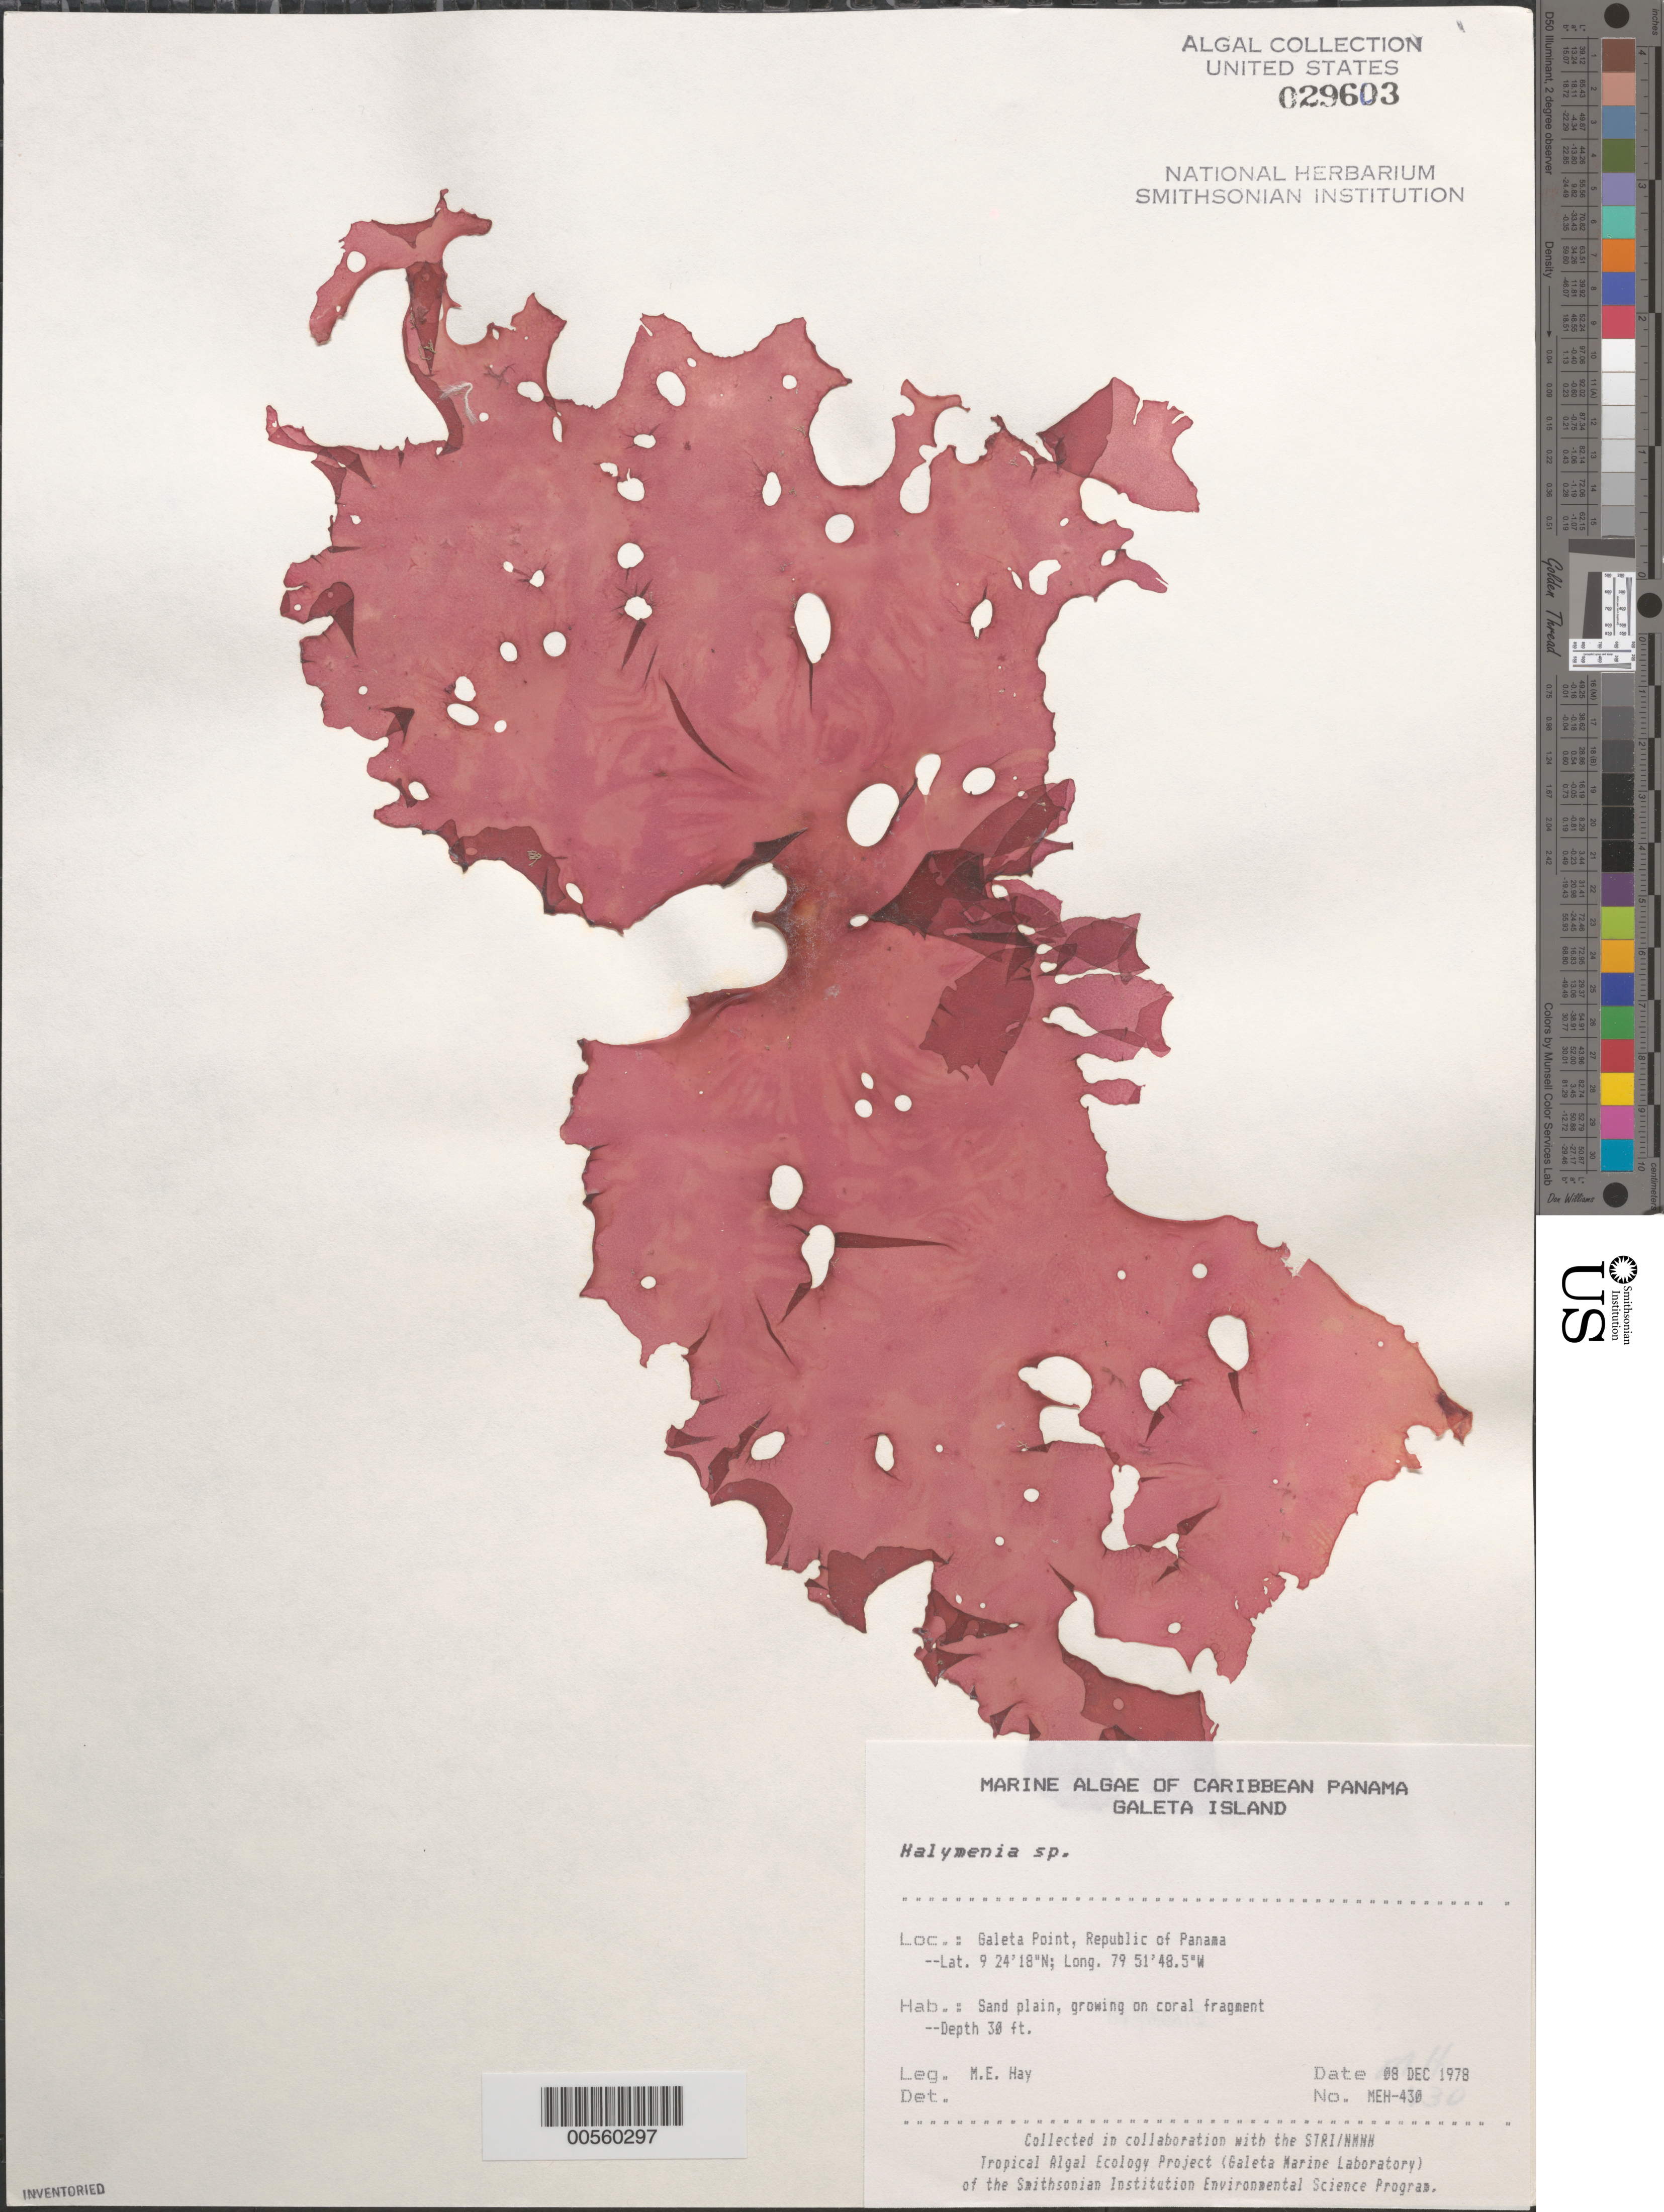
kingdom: Plantae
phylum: Rhodophyta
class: Florideophyceae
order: Halymeniales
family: Halymeniaceae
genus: Halymenia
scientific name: Halymenia sp.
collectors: M. E. Hay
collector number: MEH-430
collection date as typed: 08 Dec 1978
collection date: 1978-12-08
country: Panama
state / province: Colón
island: Galeta Island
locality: Galeta Point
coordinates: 9 24' 18" N, 79 51' 48.5" W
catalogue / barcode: US 29603